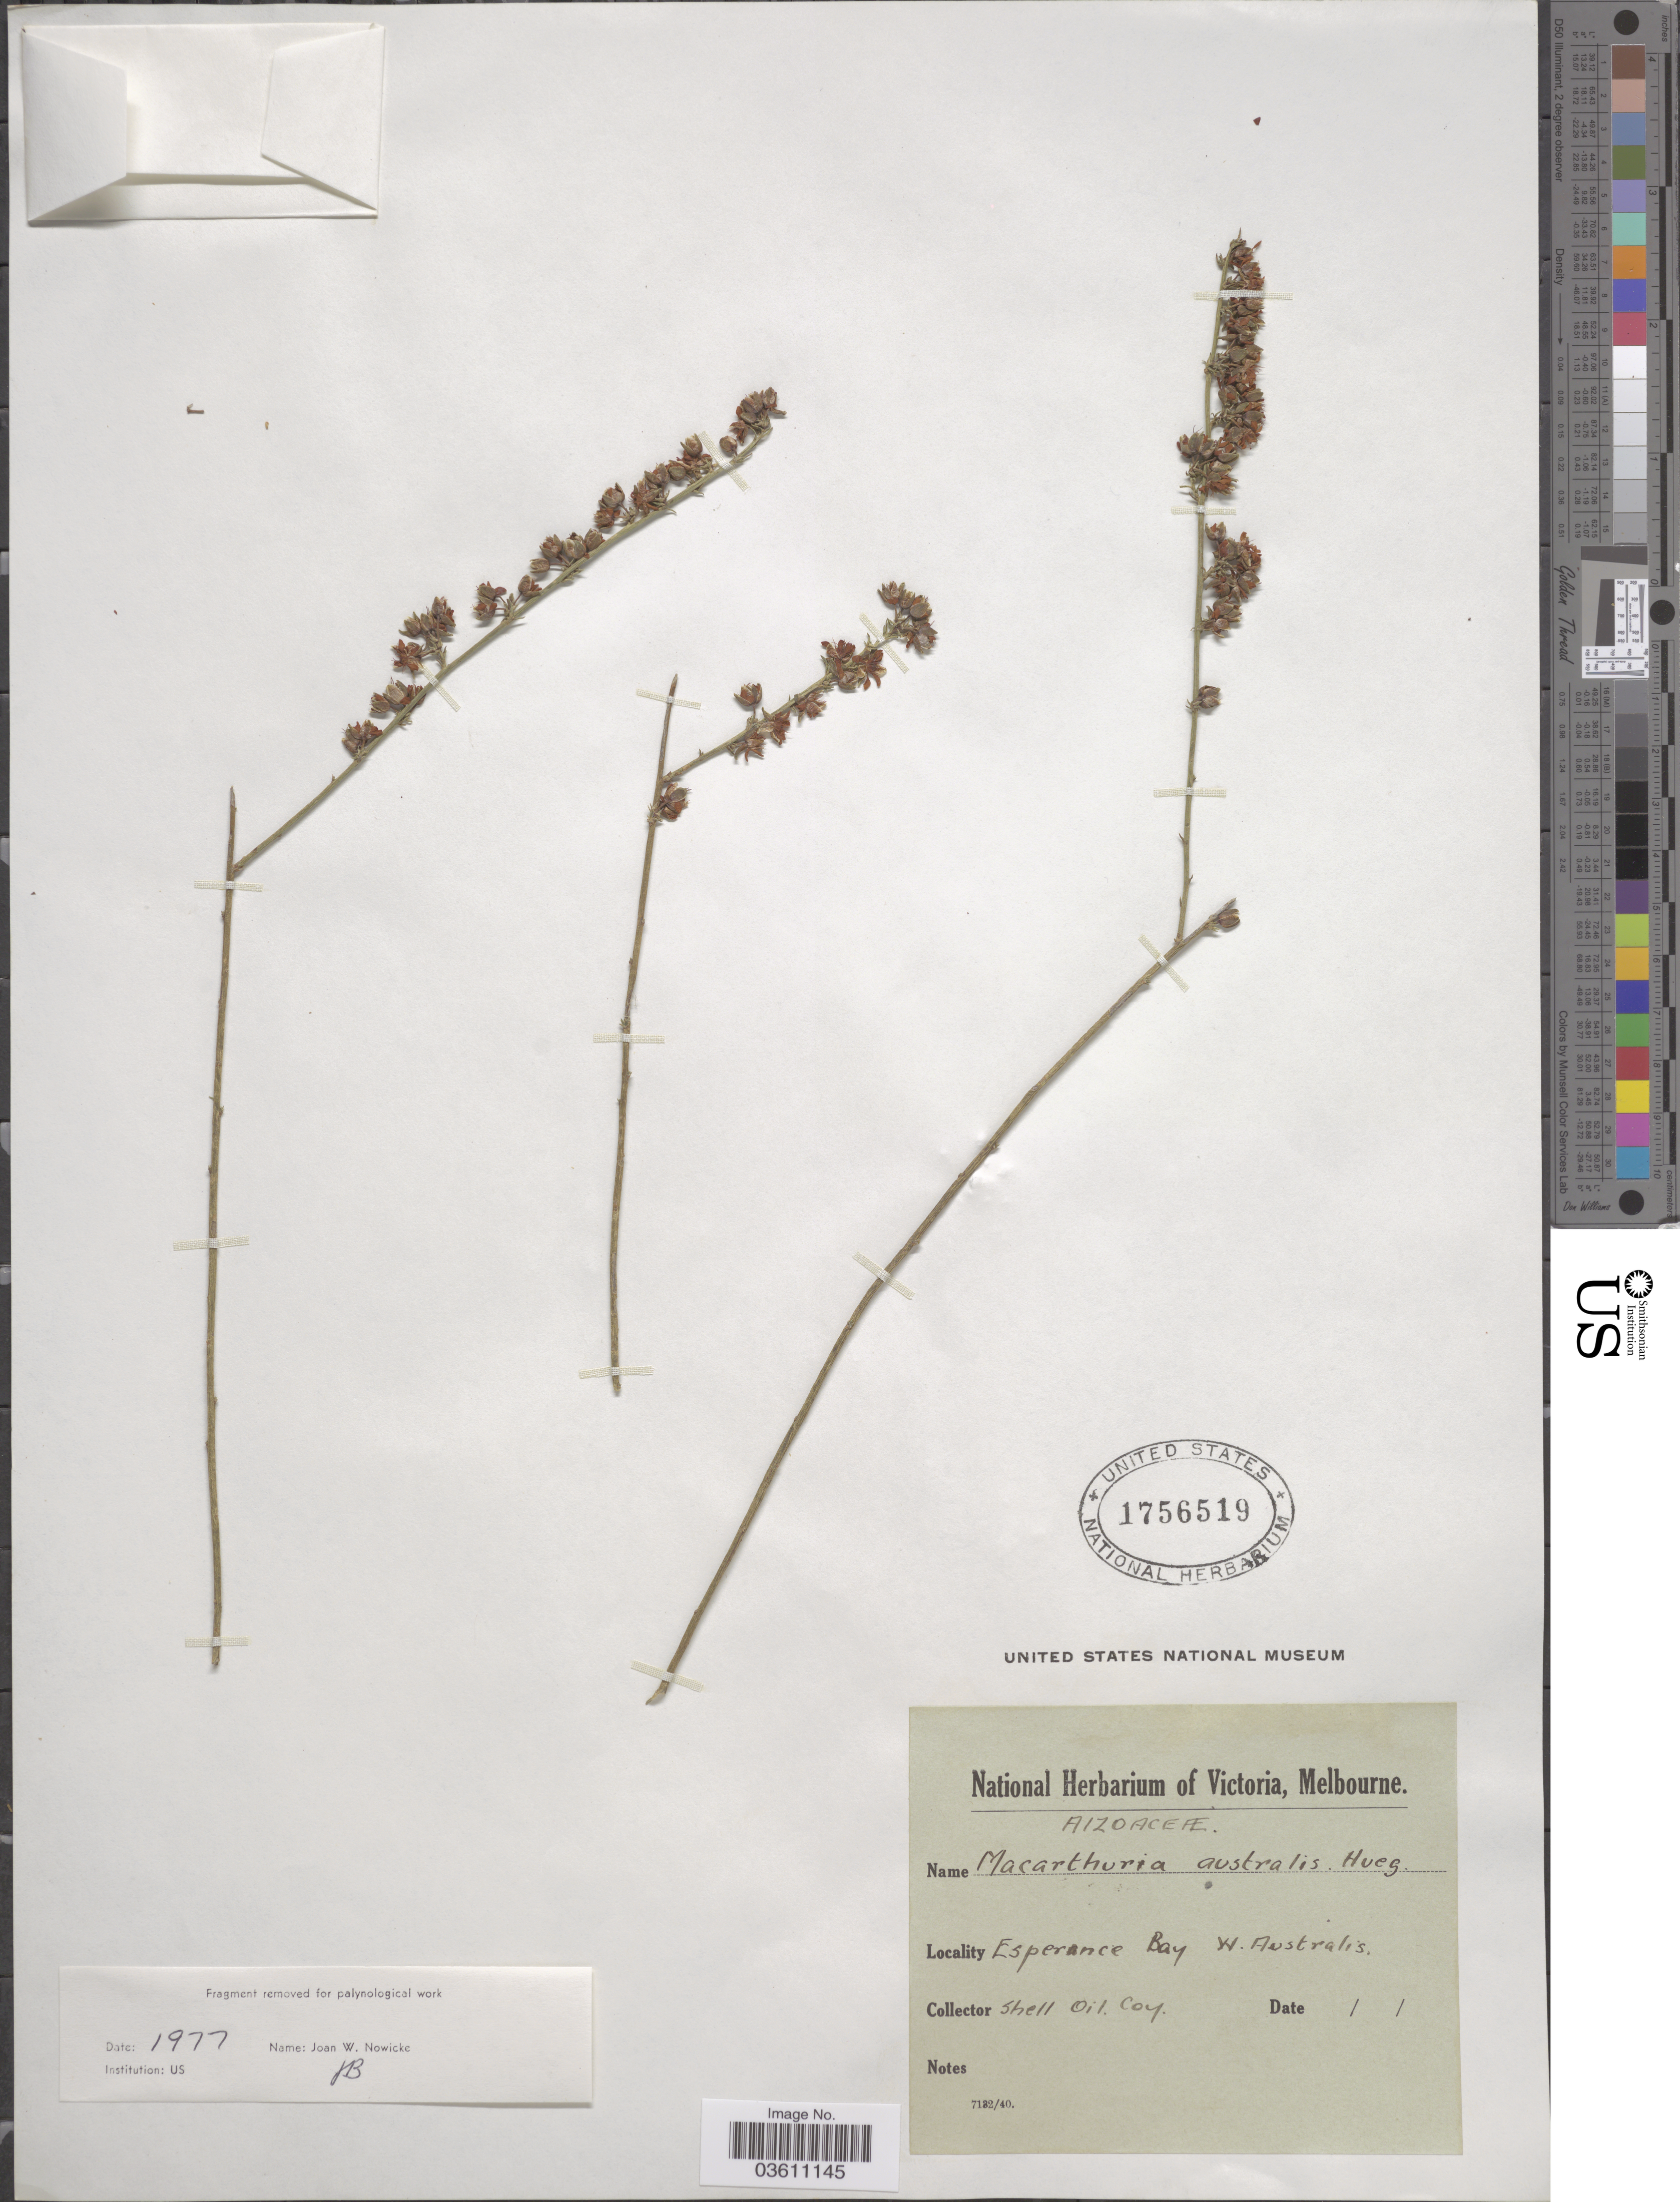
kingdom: Plantae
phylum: Tracheophyta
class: Magnoliopsida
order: Caryophyllales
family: Macarthuriaceae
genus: Macarthuria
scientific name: Macarthuria australis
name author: Hügel ex Endl.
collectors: Shell Oil Corp.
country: Australia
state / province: Western Australia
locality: Esperance Bay.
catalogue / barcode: US 1756519